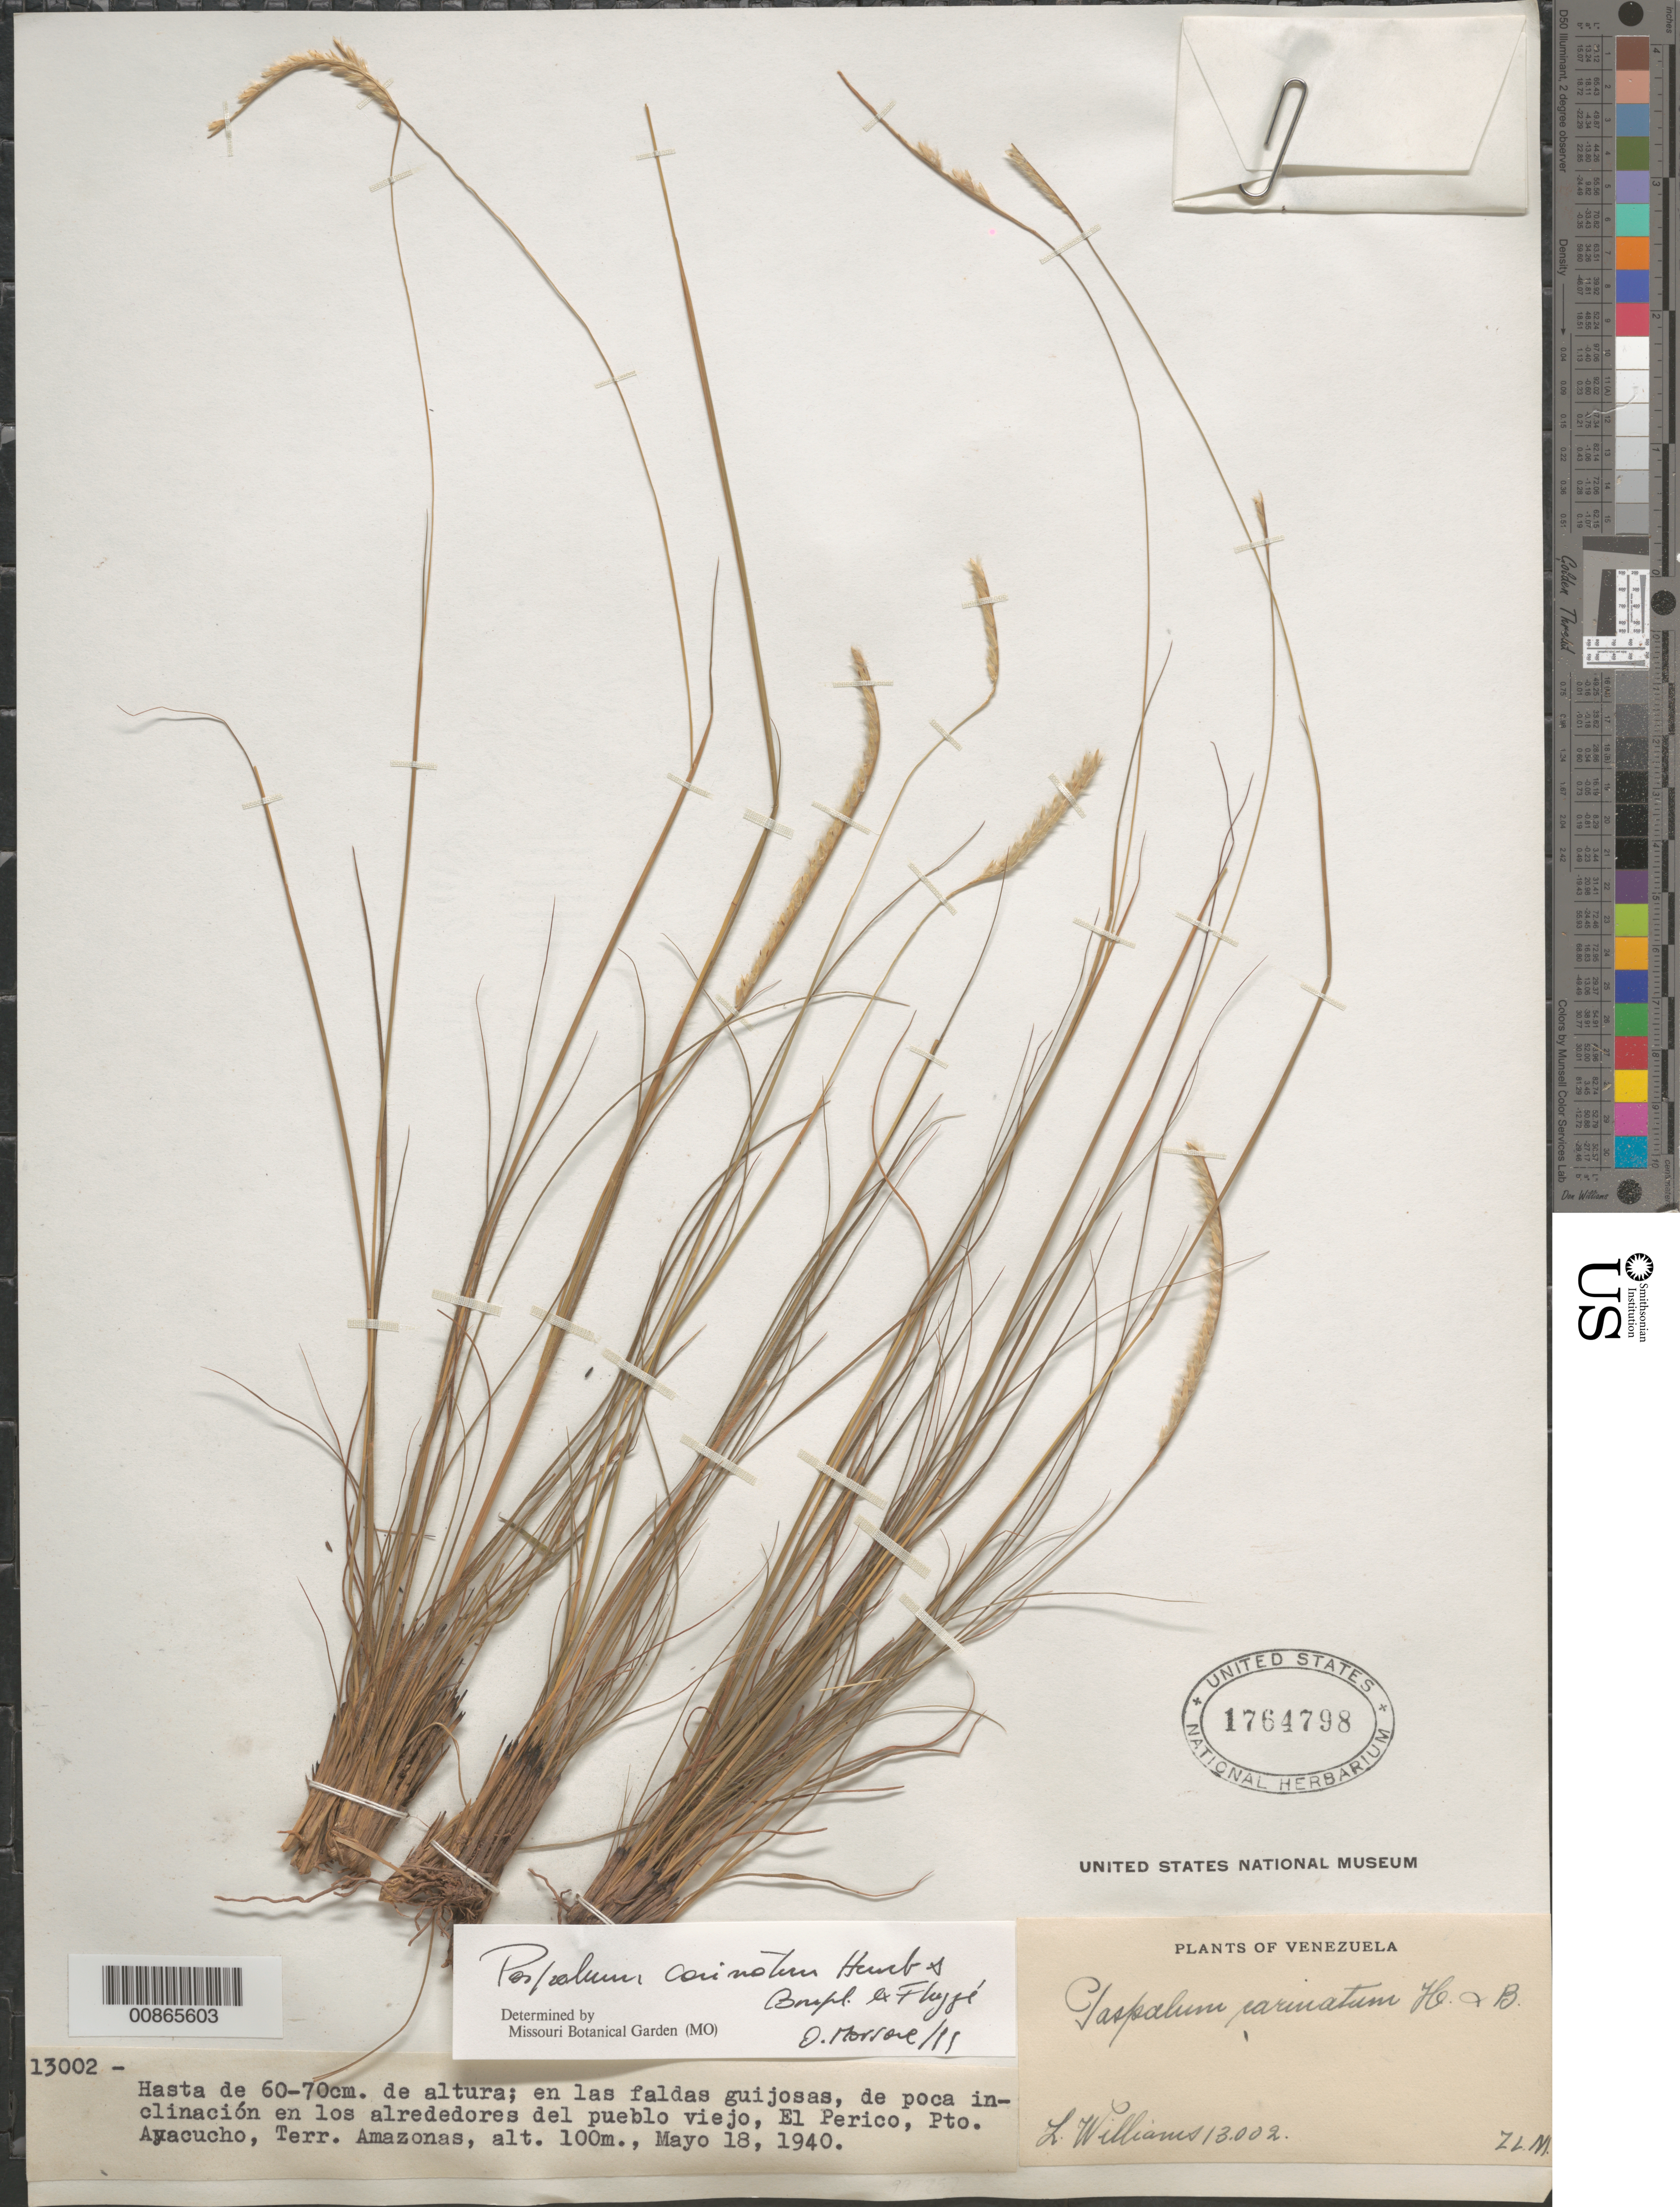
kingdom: Plantae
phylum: Tracheophyta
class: Liliopsida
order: Poales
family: Poaceae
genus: Paspalum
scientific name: Paspalum carinatum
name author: Humb. & Bonpl. ex Flüggé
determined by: Morrone, O. N., (SI), Instituto de Botánica Darwinion (Argentina)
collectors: Ll. Williams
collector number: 13002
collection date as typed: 18-May-40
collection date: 1940-05-18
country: Venezuela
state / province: Amazonas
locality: El Perico, Puerto Ayacucho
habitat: Las faldas guijosas, de poca inclinacion en los alrededores del pueblo viejo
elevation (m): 100